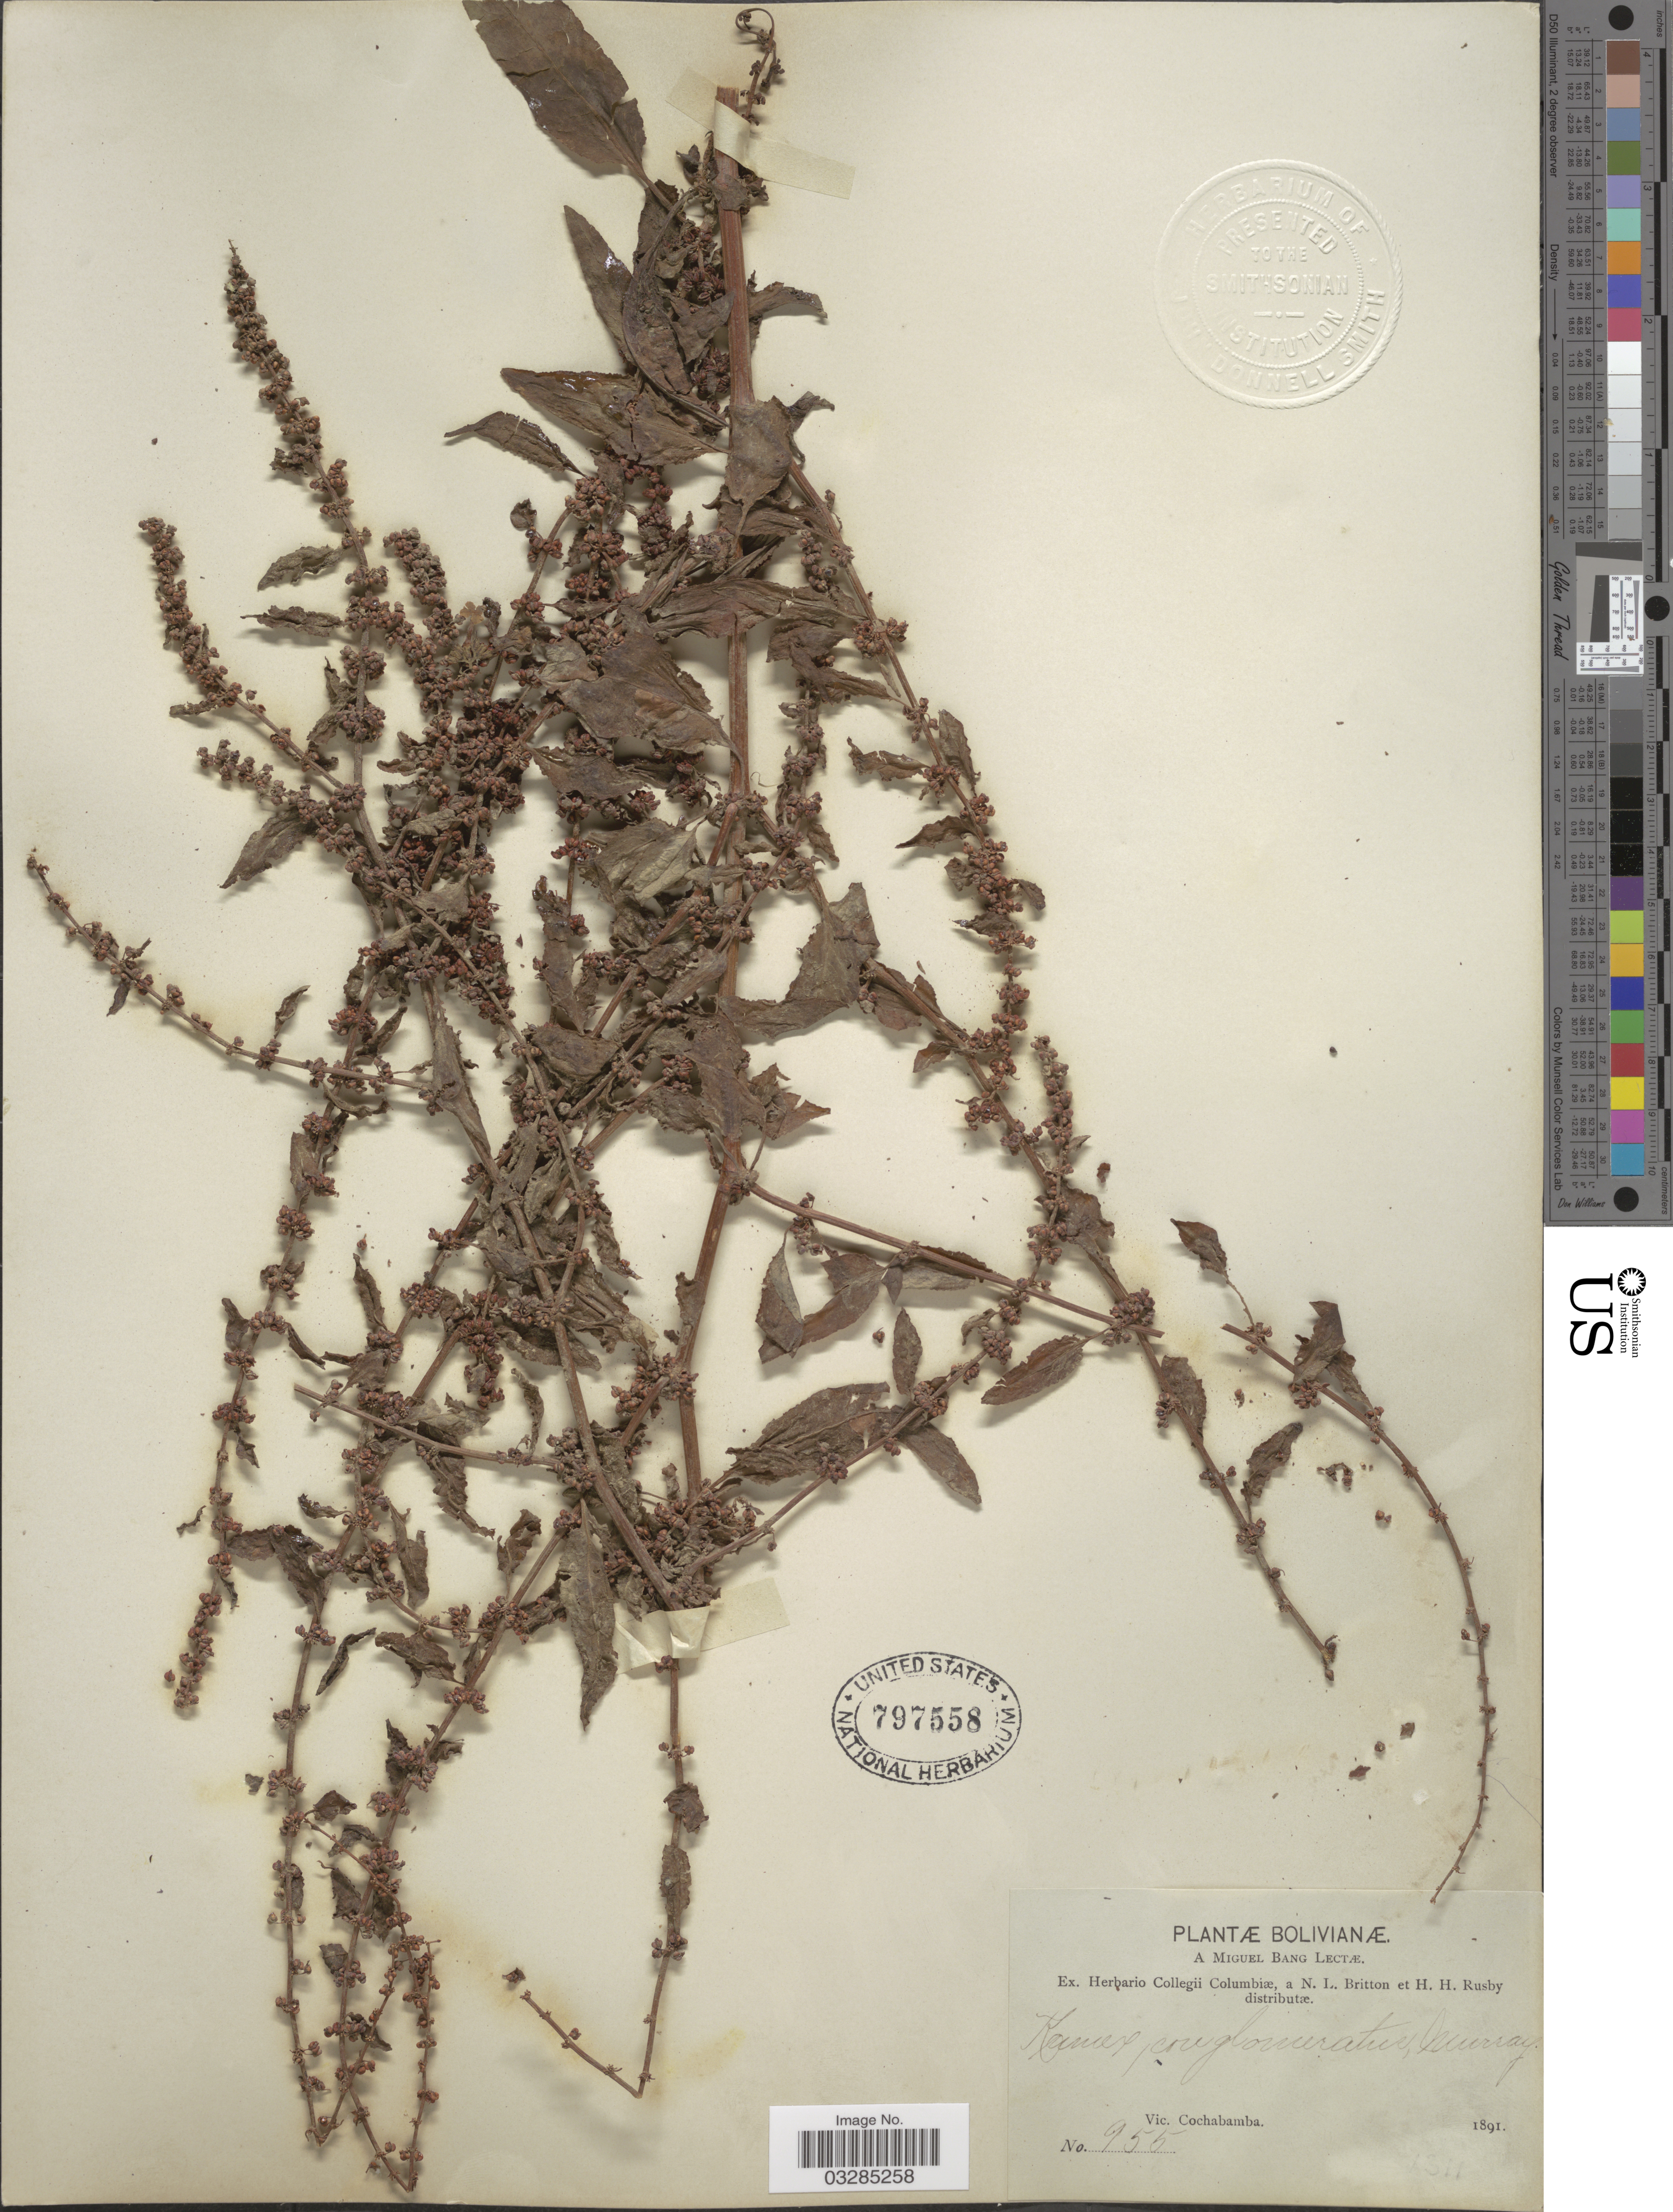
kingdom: Plantae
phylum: Tracheophyta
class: Magnoliopsida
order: Caryophyllales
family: Polygonaceae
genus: Rumex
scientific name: Rumex conglomeratus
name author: Murray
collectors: M. Bang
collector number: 955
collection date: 1891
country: Bolivia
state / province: Cochabamba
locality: Vic. Cochabamba.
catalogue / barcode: US 797558